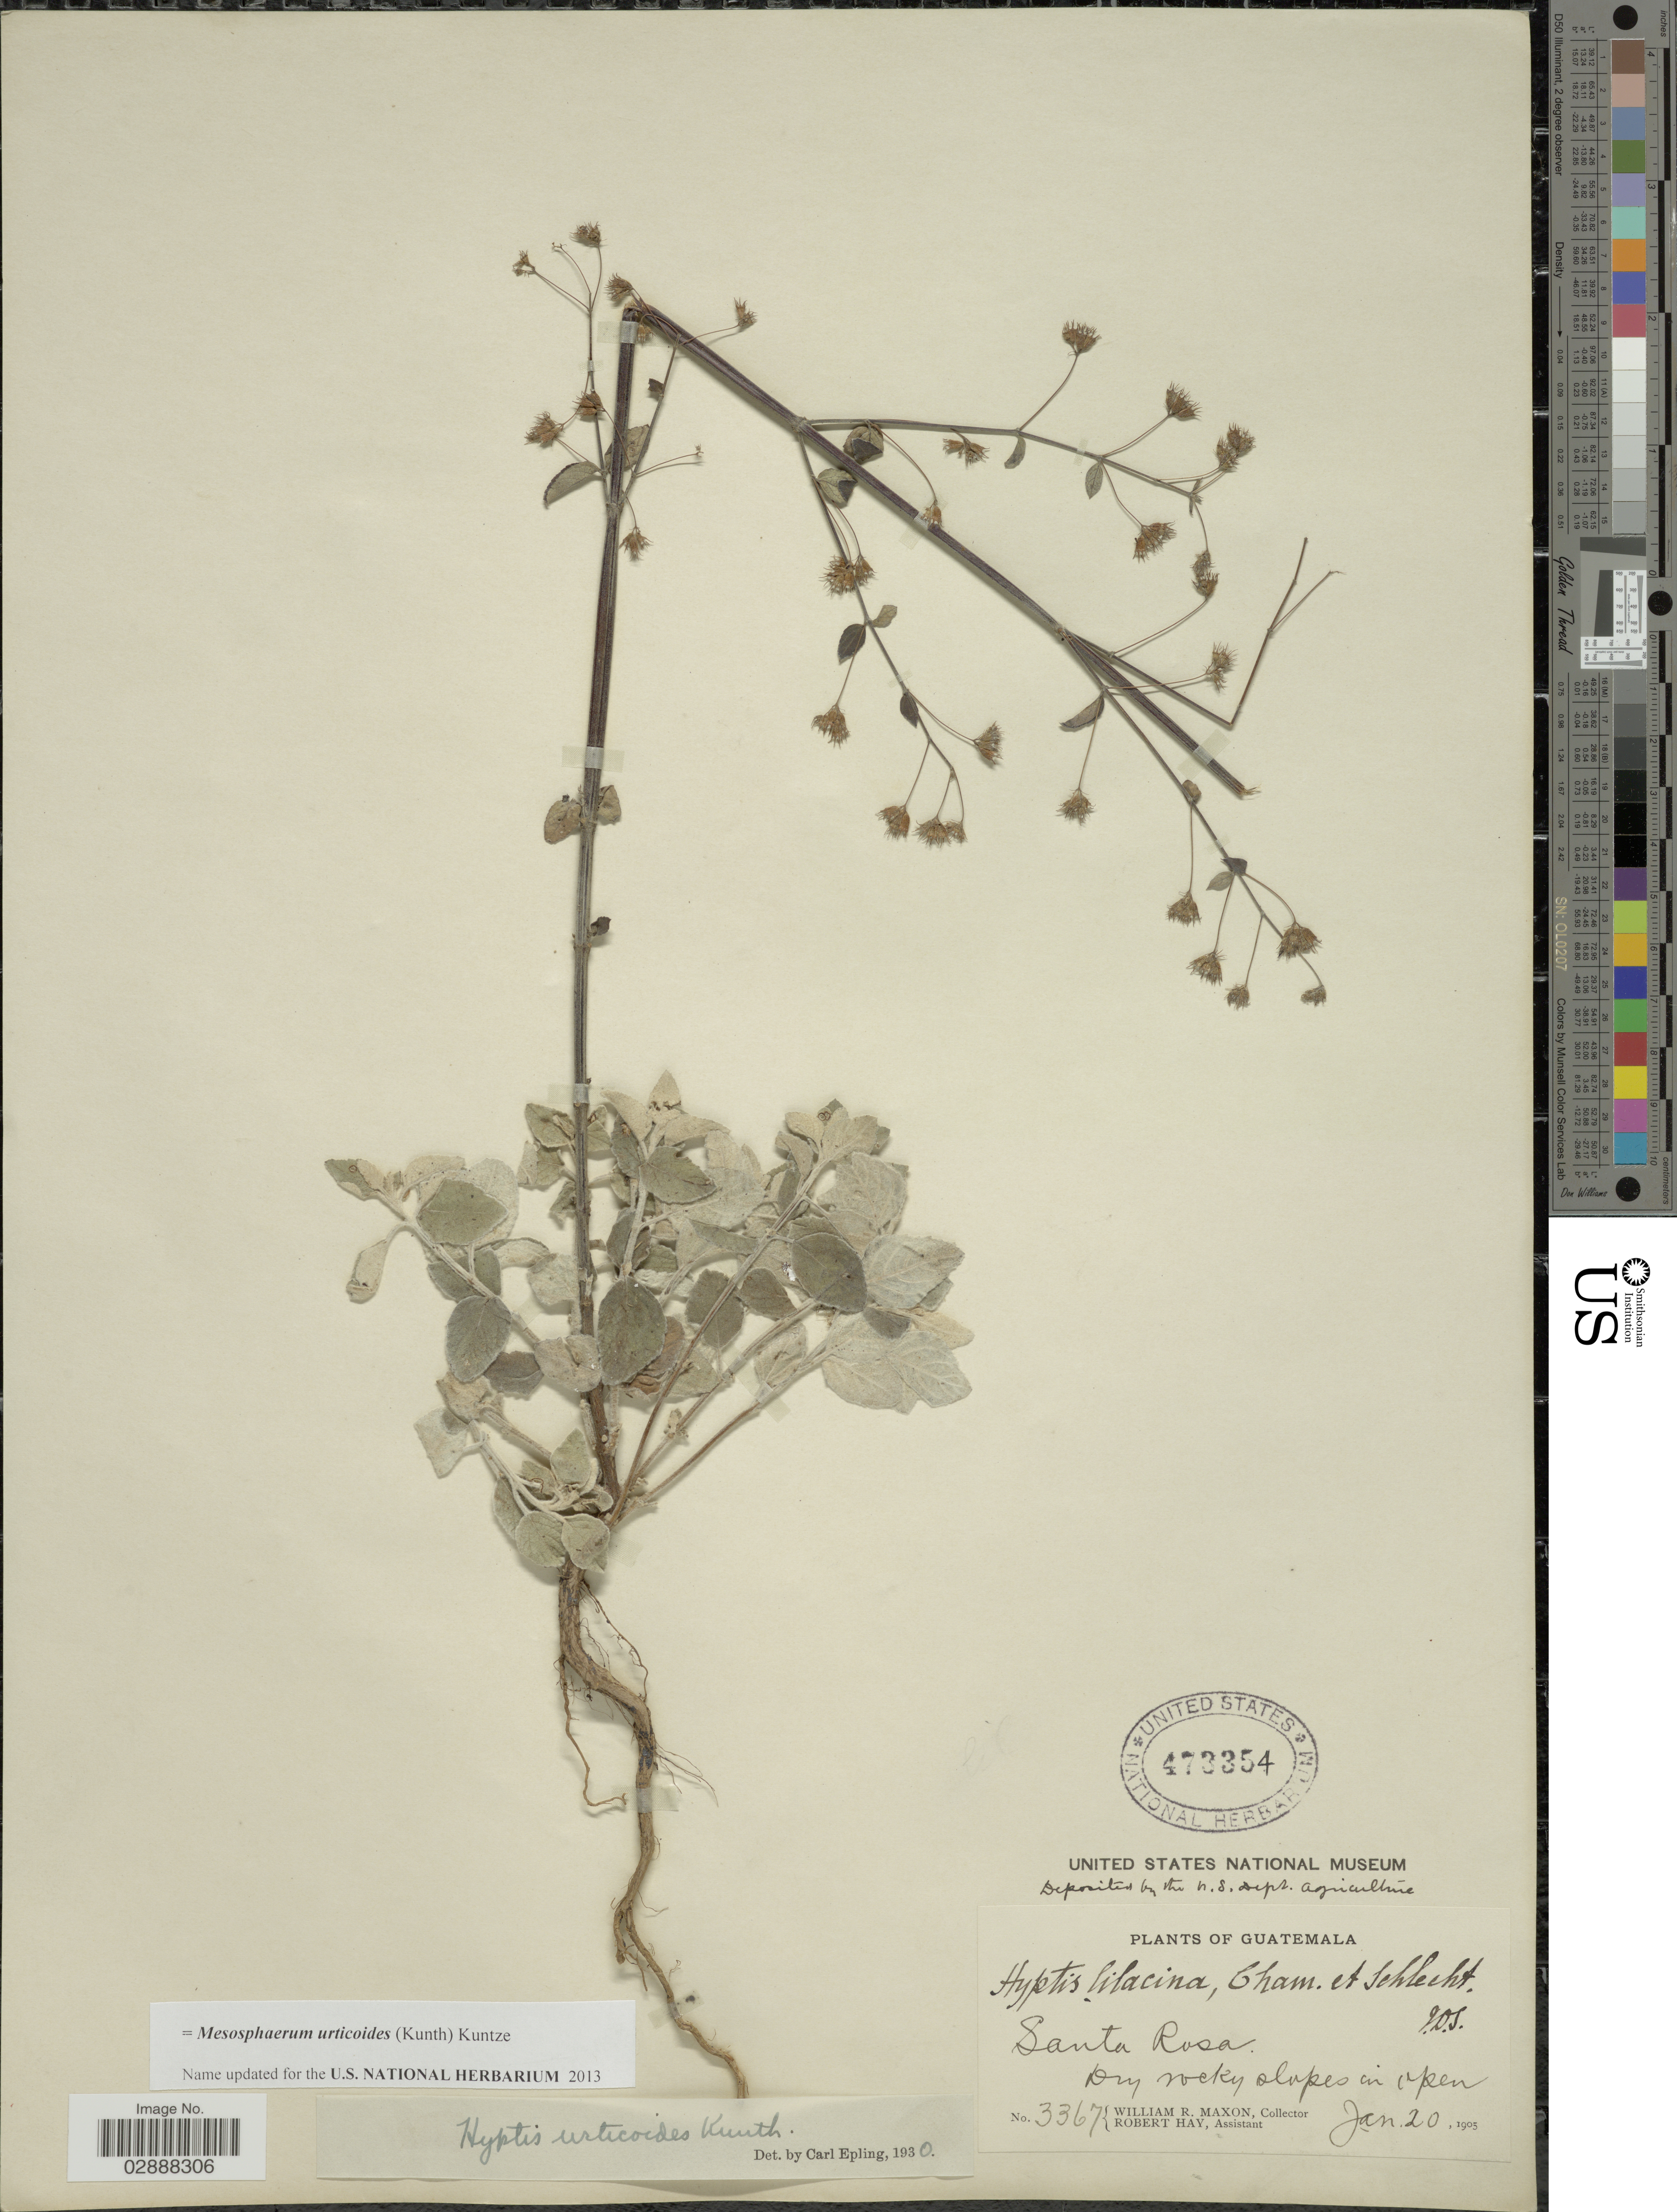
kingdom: Plantae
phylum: Tracheophyta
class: Magnoliopsida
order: Lamiales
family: Lamiaceae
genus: Mesosphaerum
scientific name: Mesosphaerum urticoides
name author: (Kunth) Kuntze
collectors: W. R. Maxon & R. Hay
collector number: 3367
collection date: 1905-01-20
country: Guatemala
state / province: Santa Rosa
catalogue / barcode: US 473354